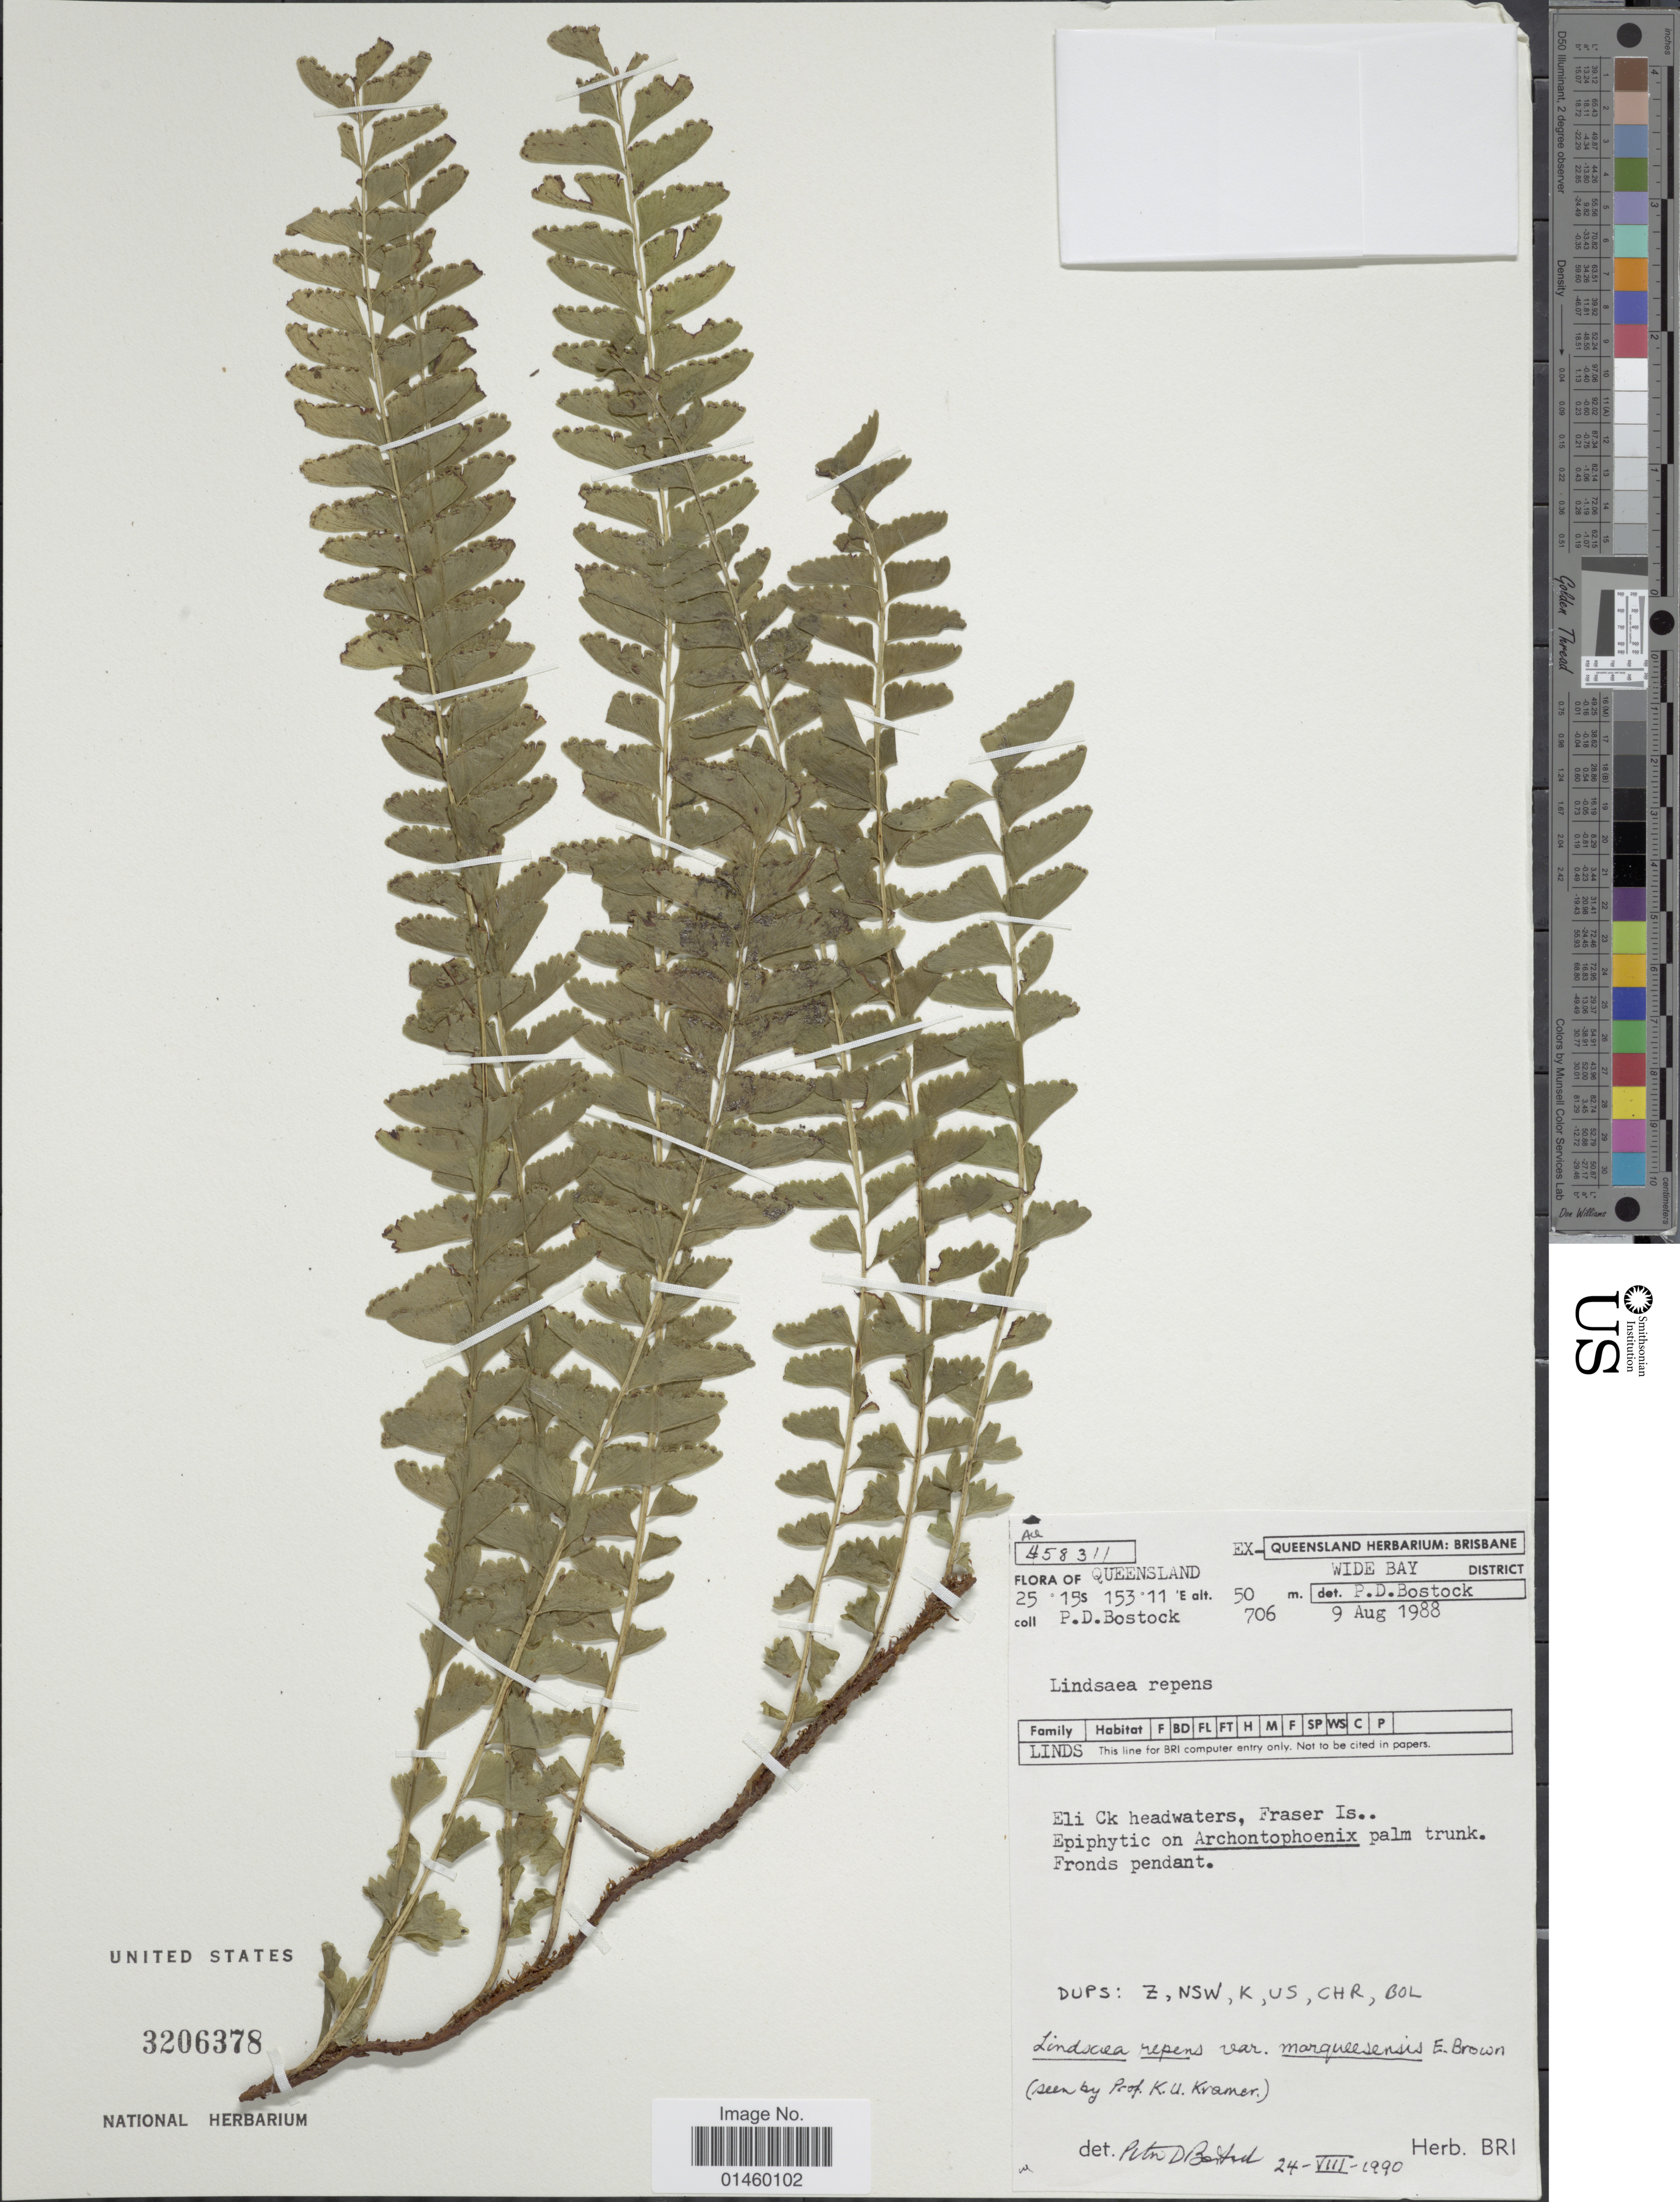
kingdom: Plantae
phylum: Tracheophyta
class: Polypodiopsida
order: Polypodiales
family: Lindsaeaceae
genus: Lindsaea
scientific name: Lindsaea repens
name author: (Bory) Thwaites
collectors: P. Bostock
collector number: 706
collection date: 1988-08-09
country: Australia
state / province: Queensland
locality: Wide Bay District. Eli Ck headwaters, Fraser Is.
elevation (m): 50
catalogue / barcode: US 3206378